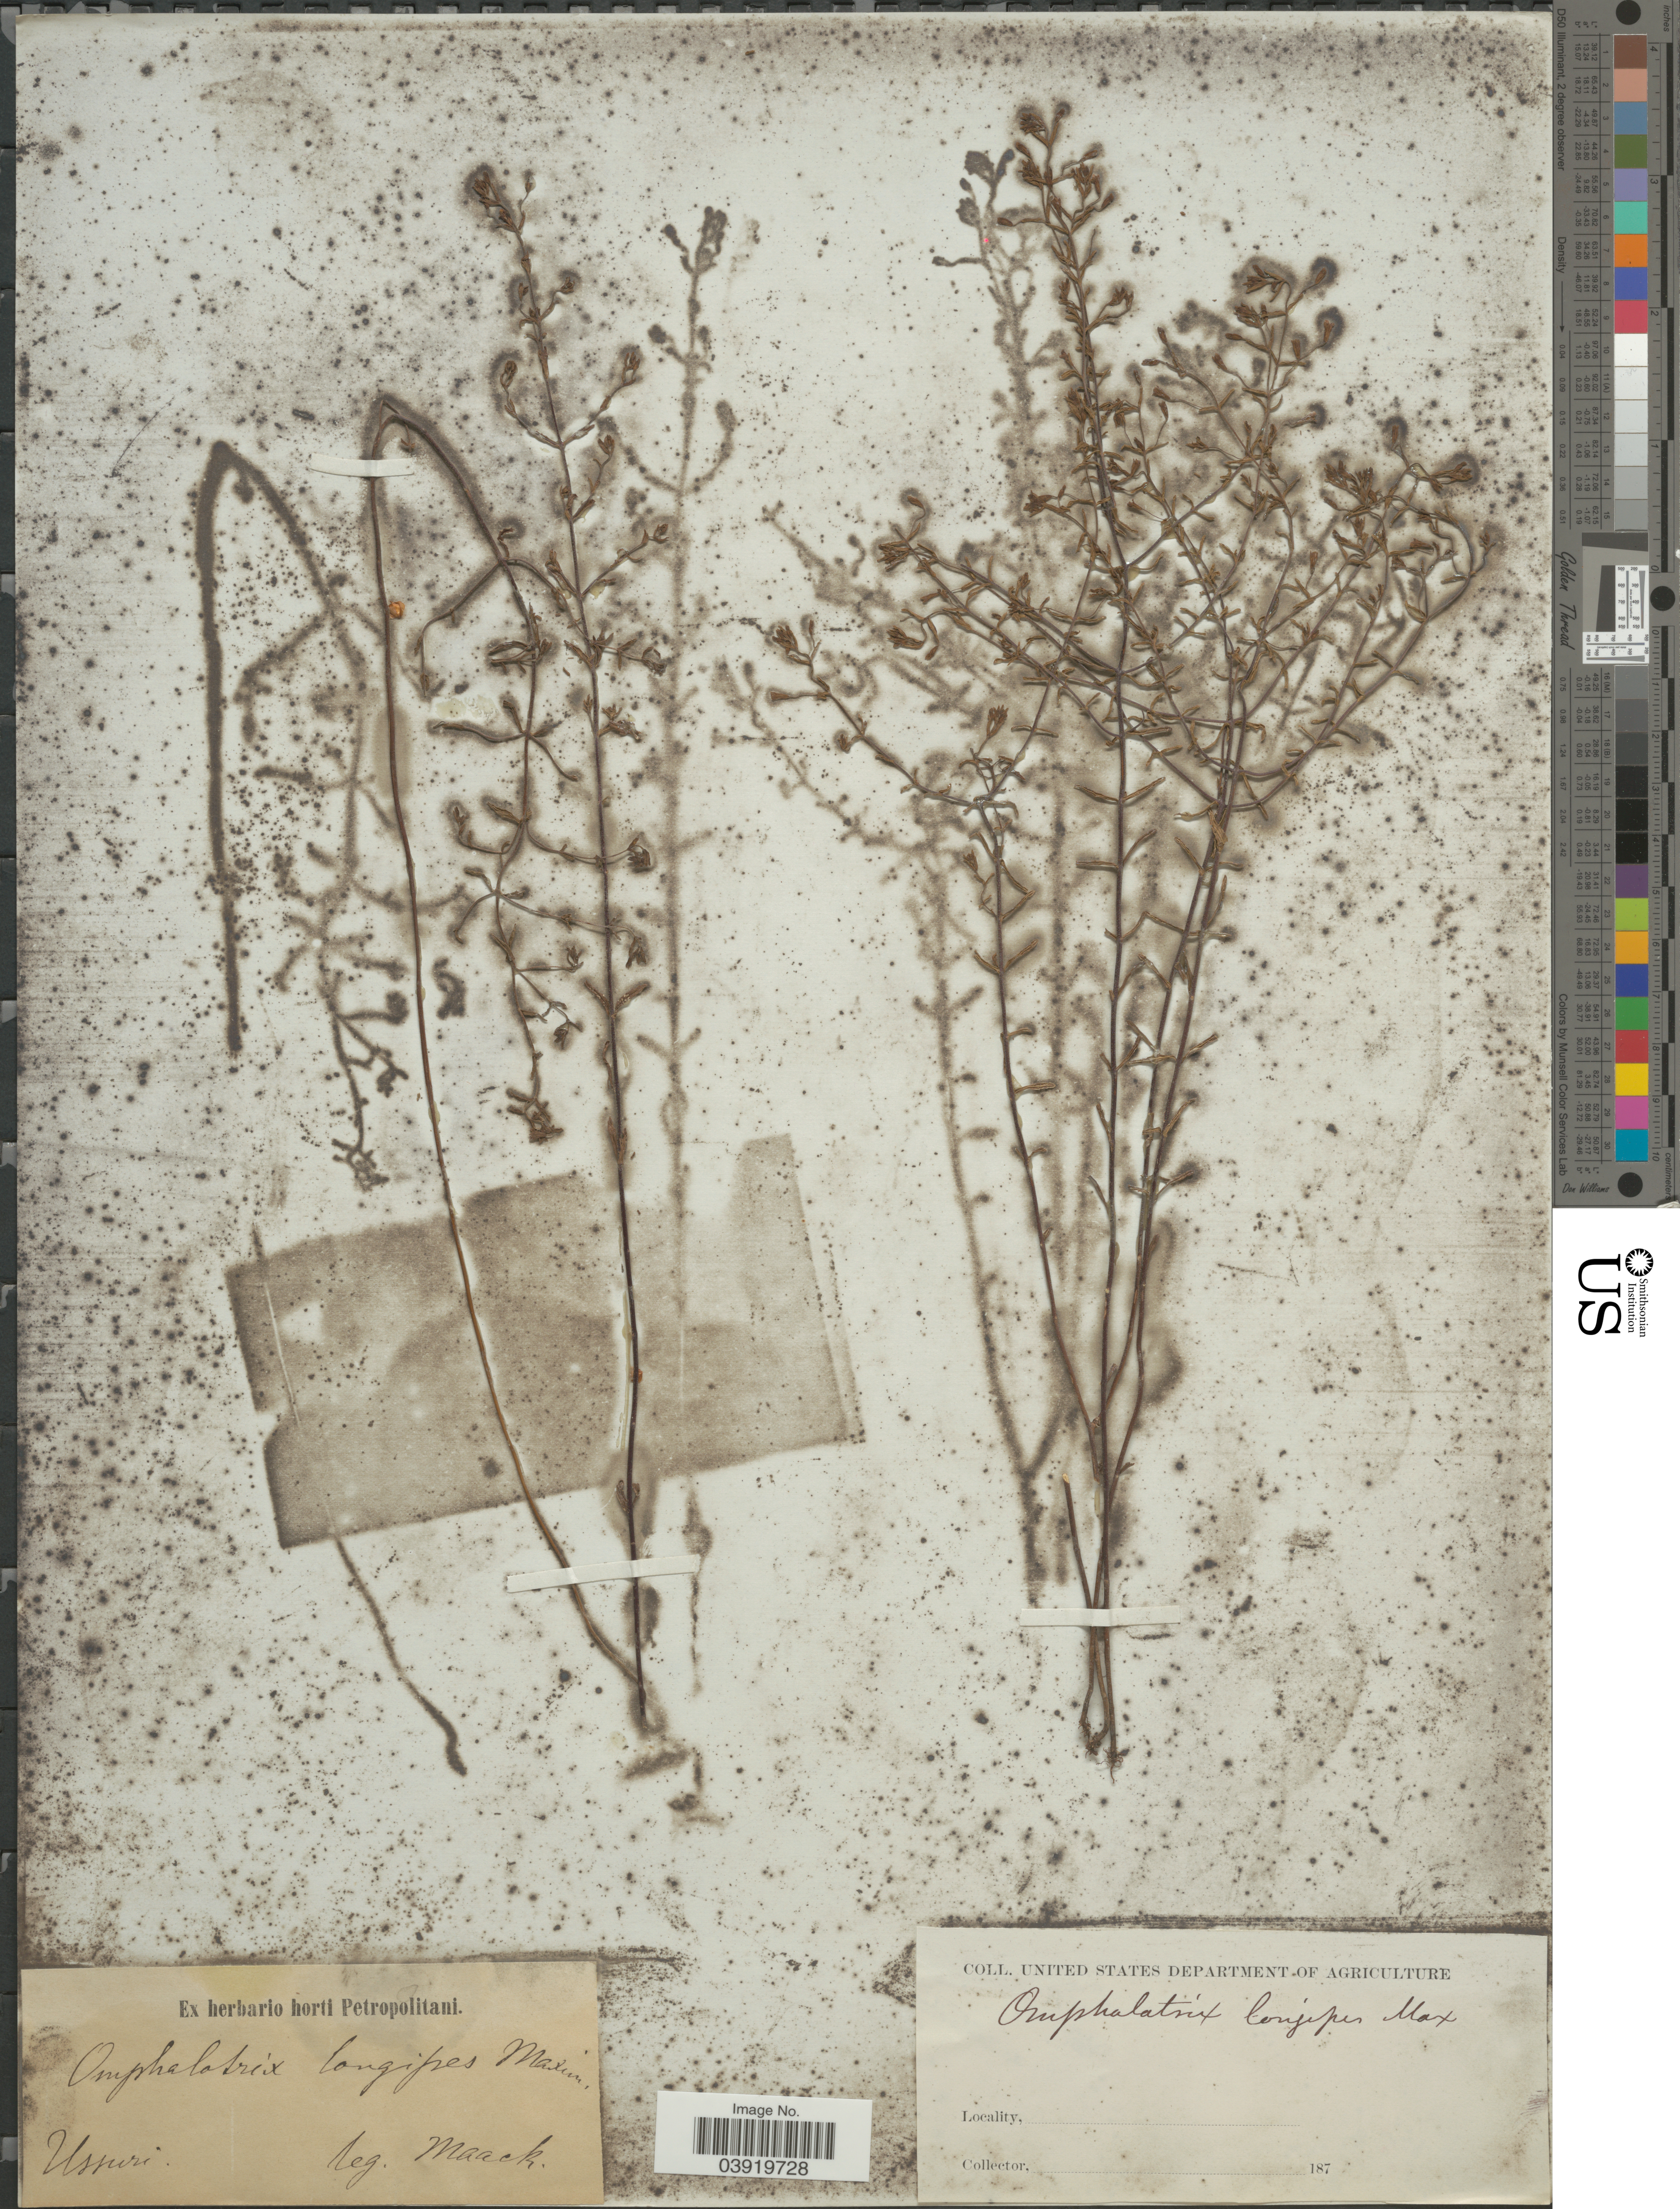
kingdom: Plantae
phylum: Tracheophyta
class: Magnoliopsida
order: Lamiales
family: Orobanchaceae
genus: Omphalotrix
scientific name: Omphalotrix longipes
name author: Maxim.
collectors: Maack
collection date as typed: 187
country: Russian Federation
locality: Ussuri.